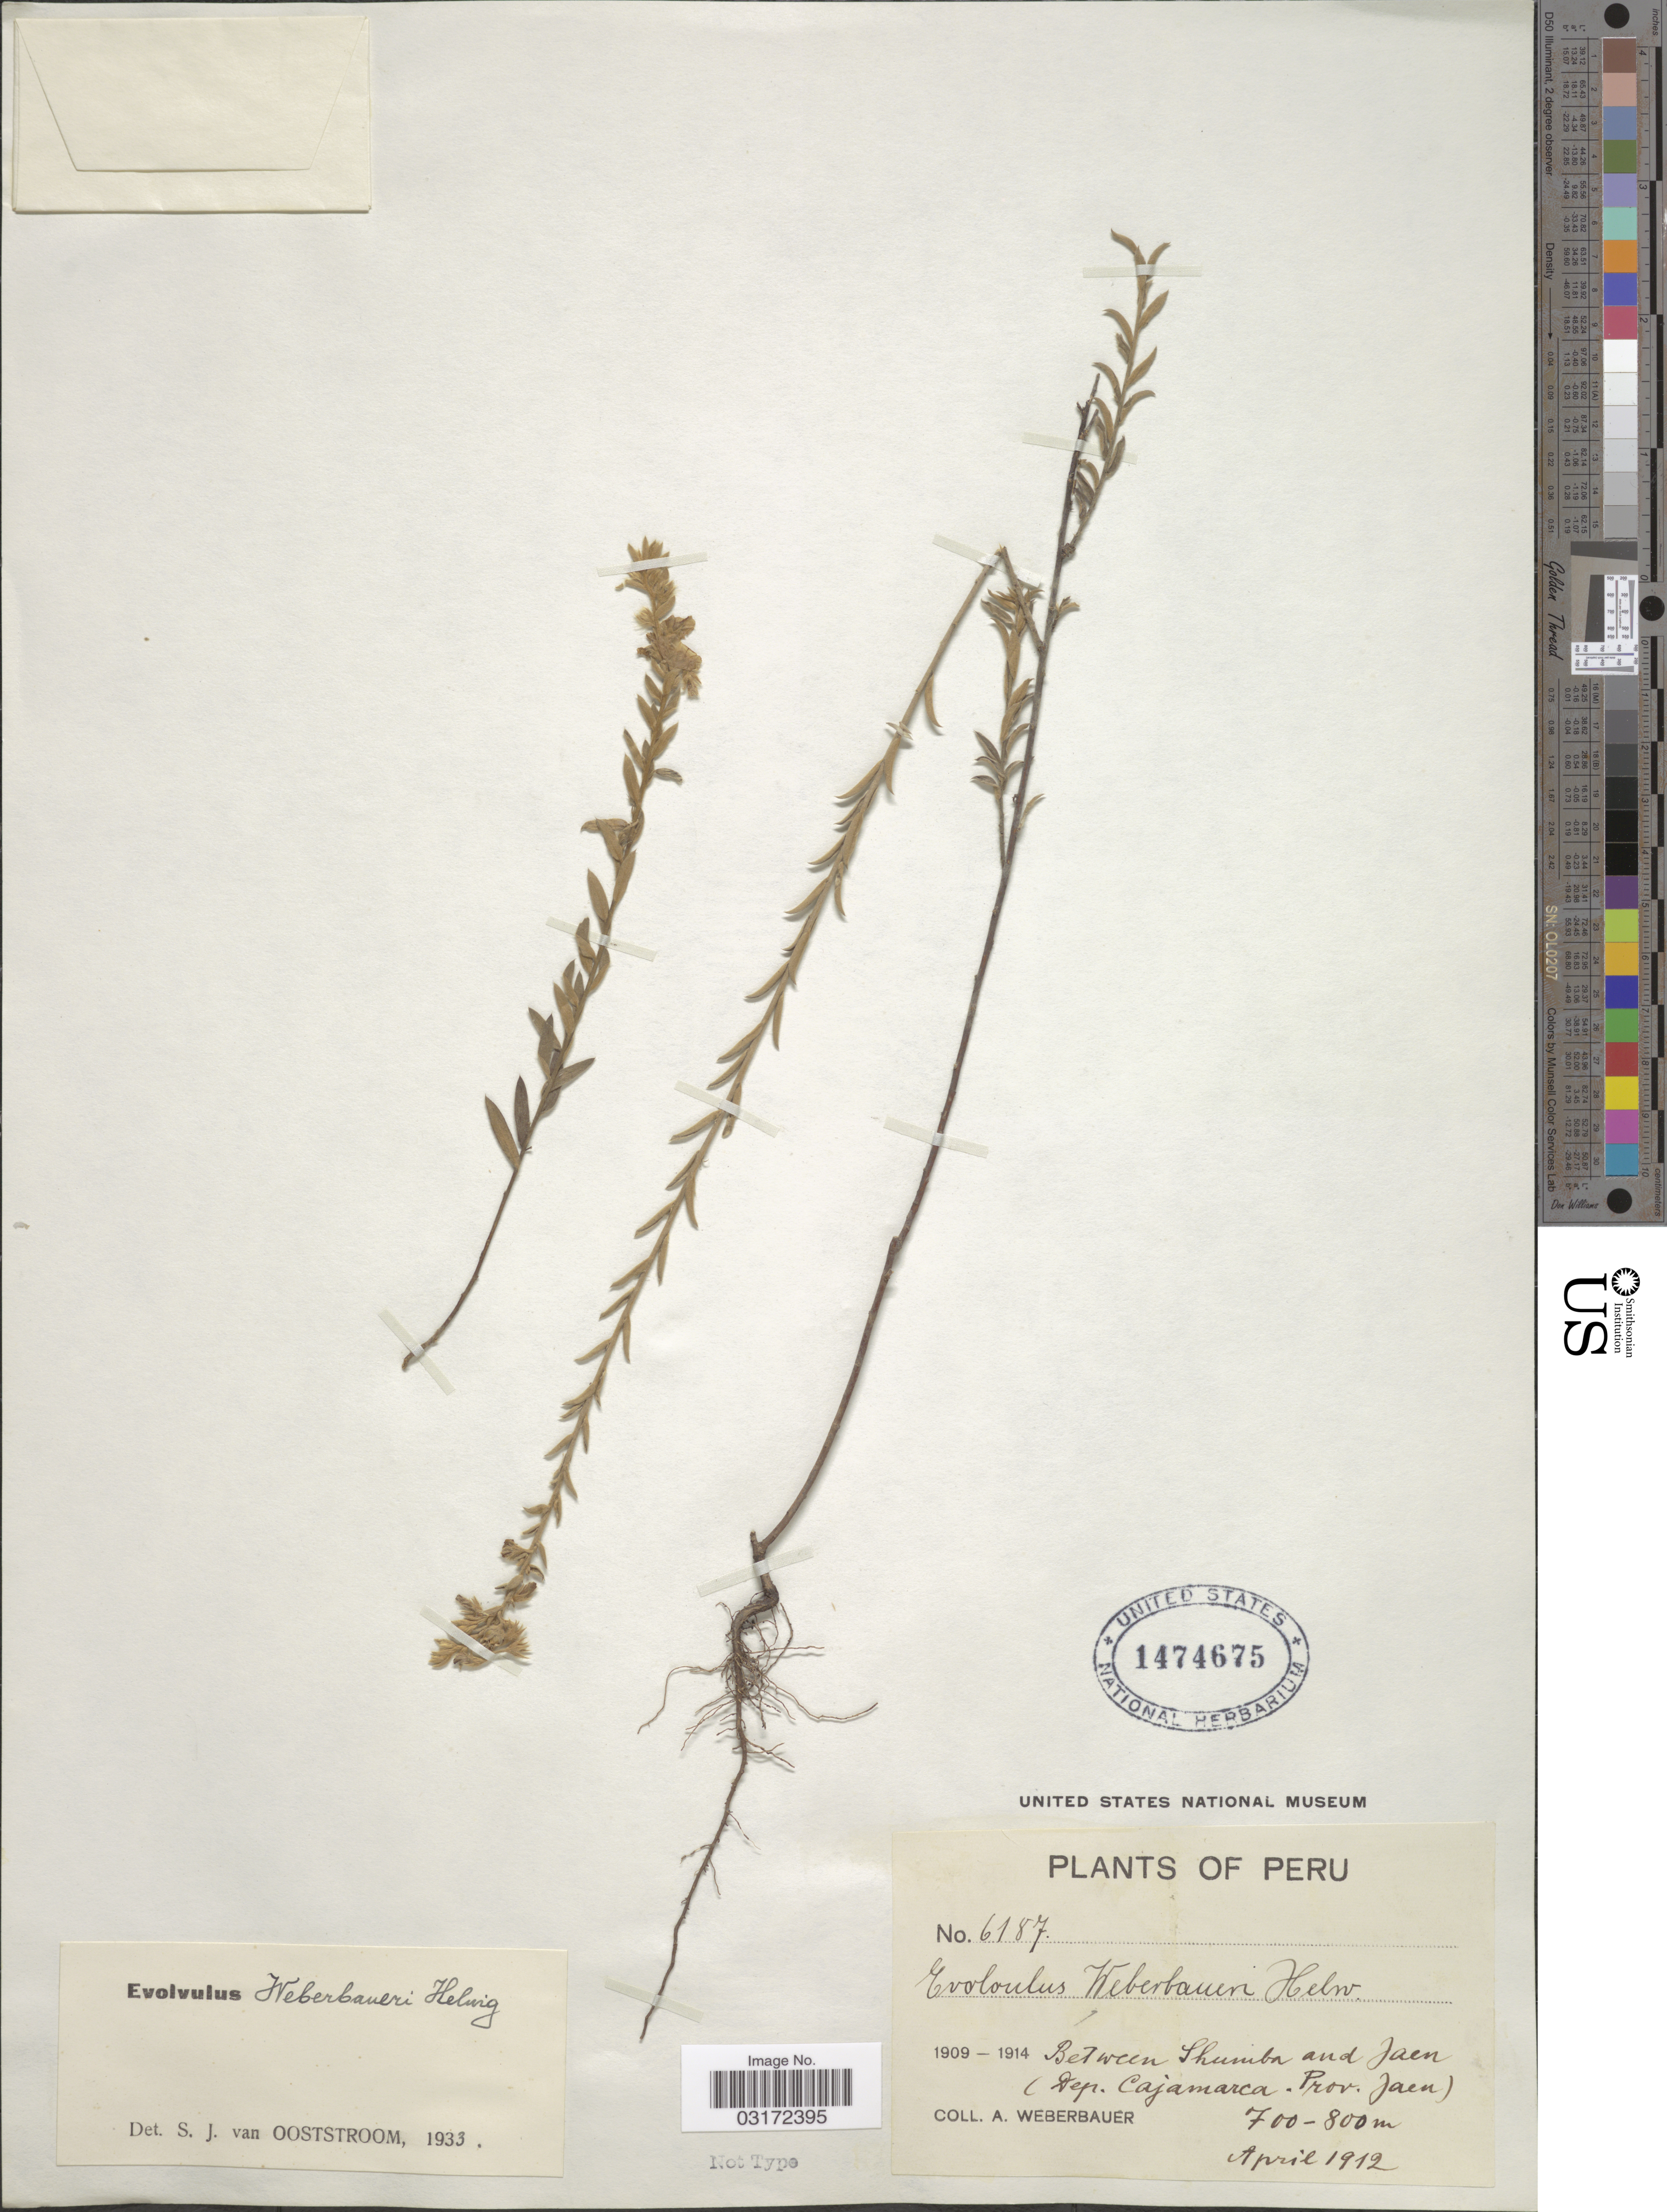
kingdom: Plantae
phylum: Tracheophyta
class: Magnoliopsida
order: Solanales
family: Convolvulaceae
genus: Evolvulus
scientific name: Evolvulus weberbaueri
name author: Helwig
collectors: A. Weberbauer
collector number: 6187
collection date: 1912-04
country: Peru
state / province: Cajamarca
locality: Between Shumba and Jaen (Dep. Cajamarca. Prov. Jaen).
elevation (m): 700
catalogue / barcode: US 1474675